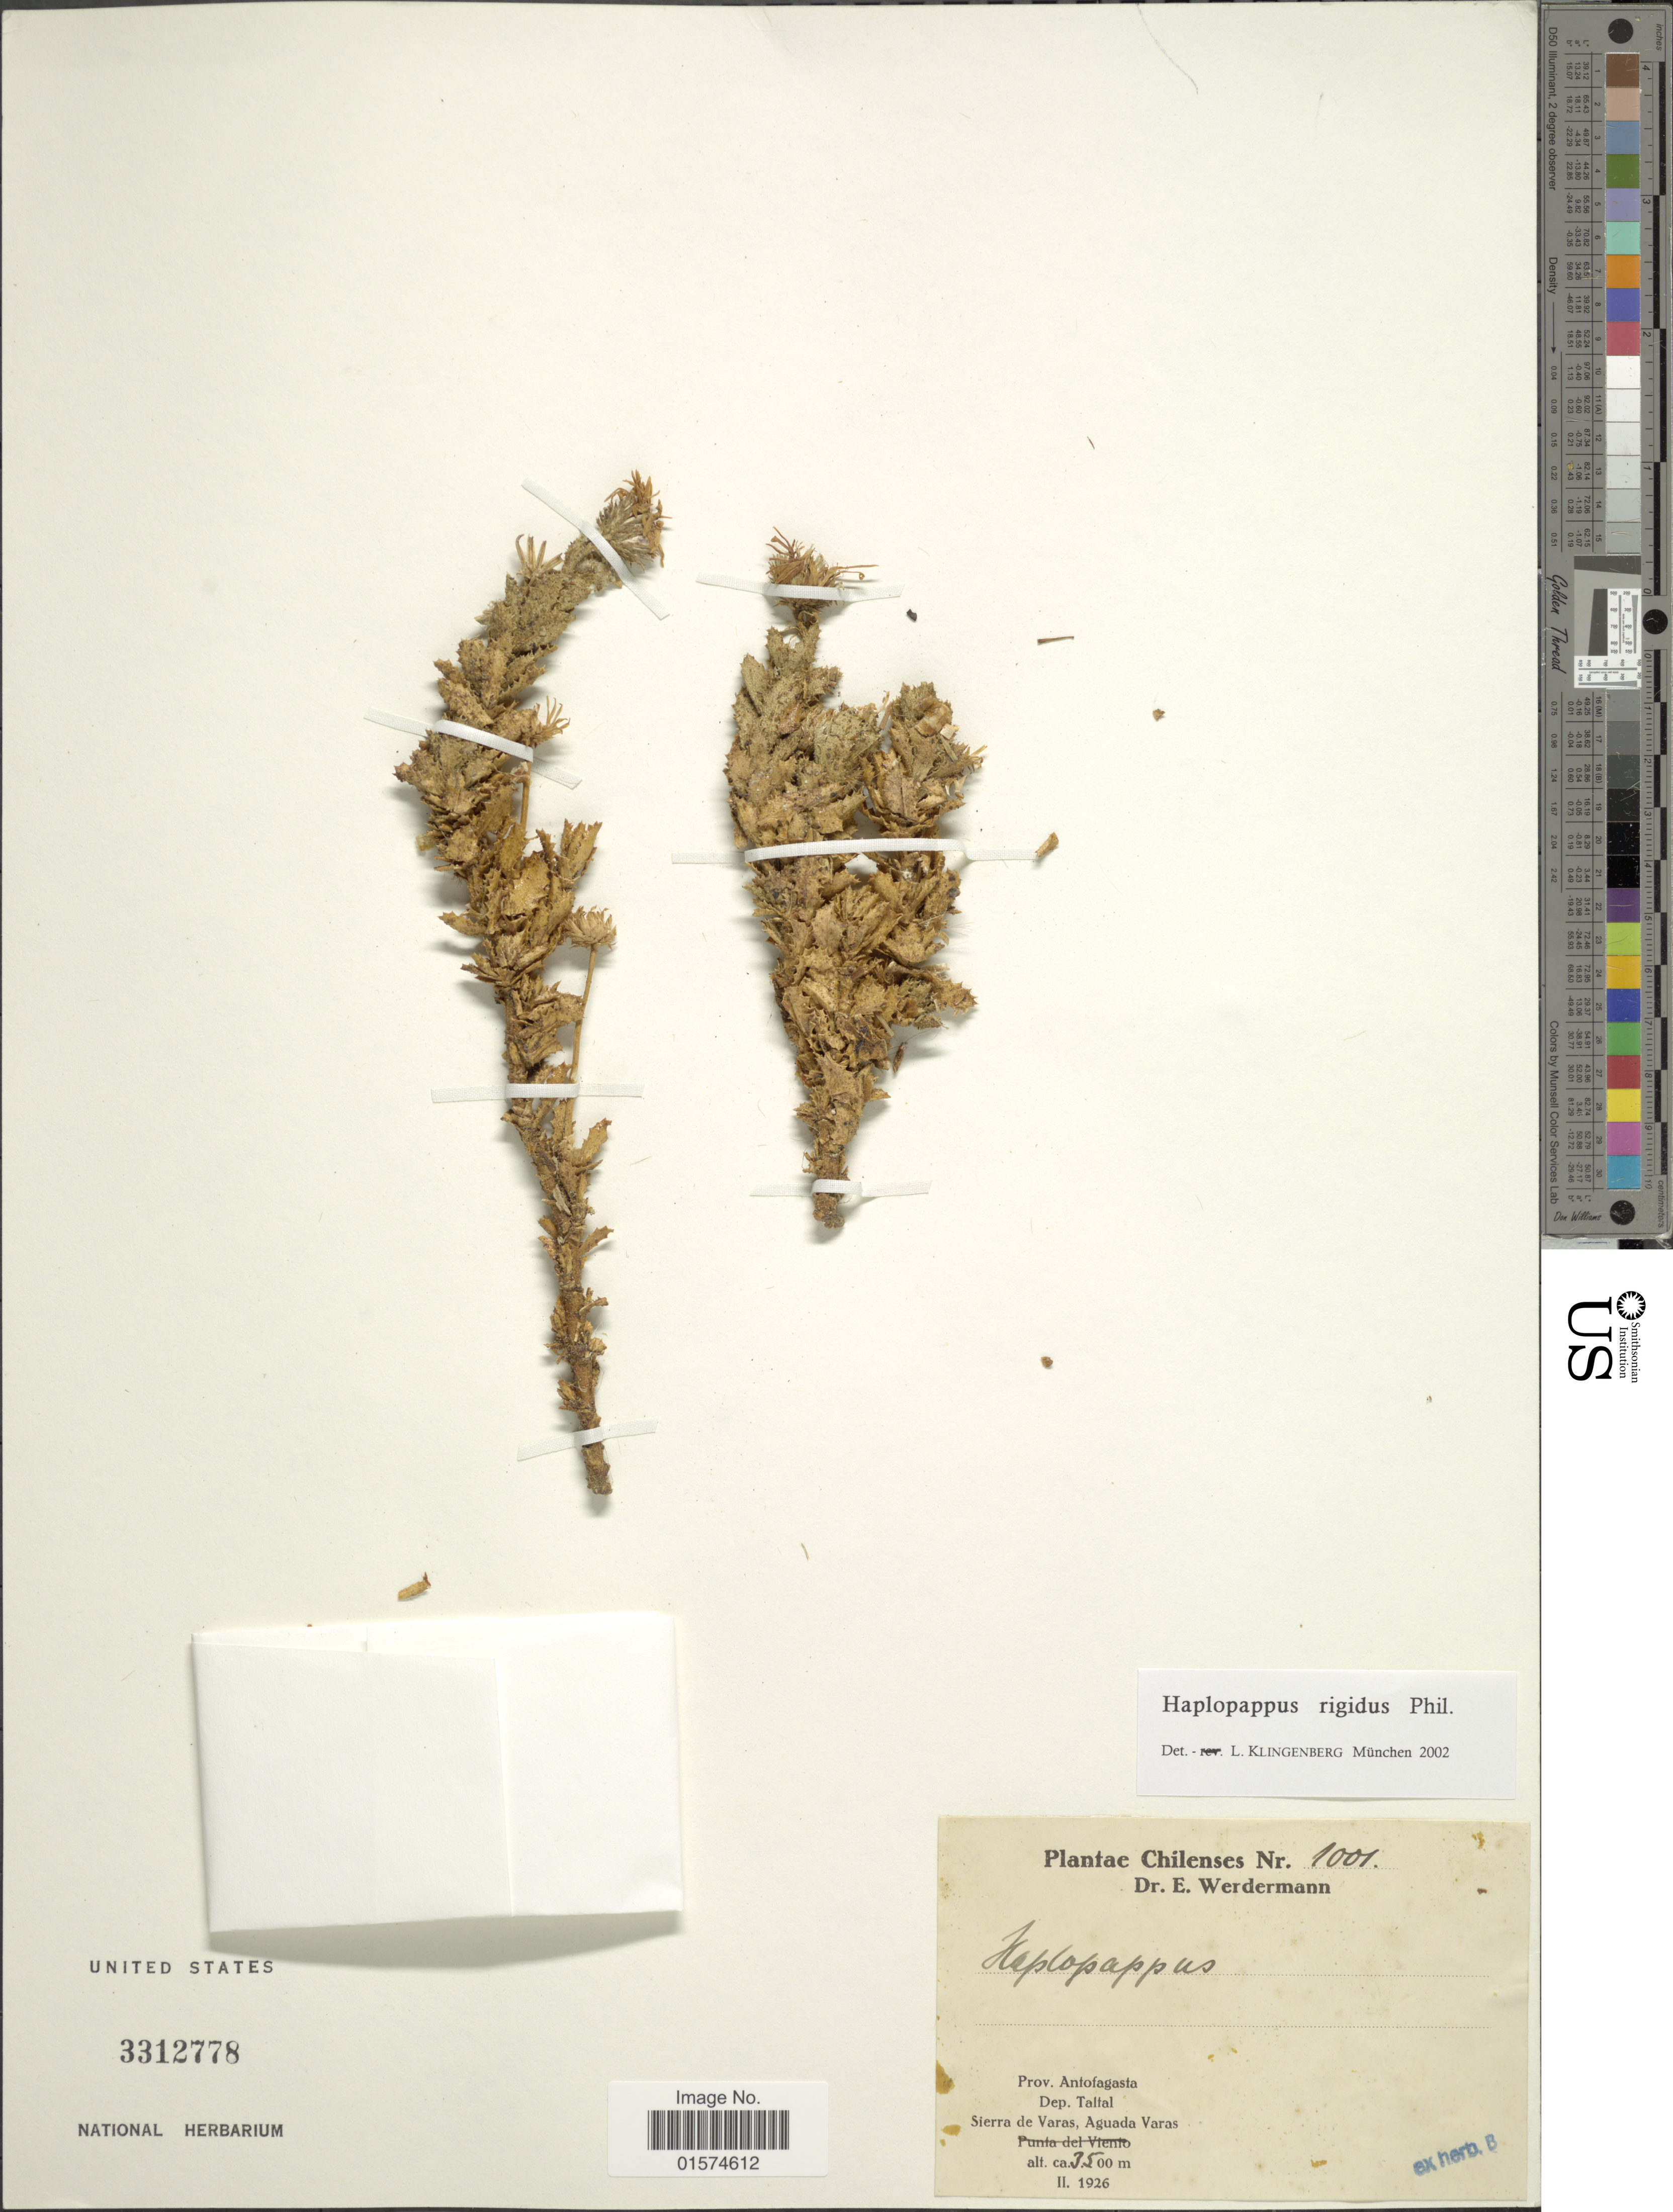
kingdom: Plantae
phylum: Tracheophyta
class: Magnoliopsida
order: Asterales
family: Asteraceae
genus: Haplopappus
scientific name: Haplopappus rigidus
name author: Phil.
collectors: E. Werdermann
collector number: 1001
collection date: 1926-02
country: Chile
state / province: Antofagasta (II)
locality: Dep. Taltal, Sierra de Varas, Aguada Varas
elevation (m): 3500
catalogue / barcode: US 3312778